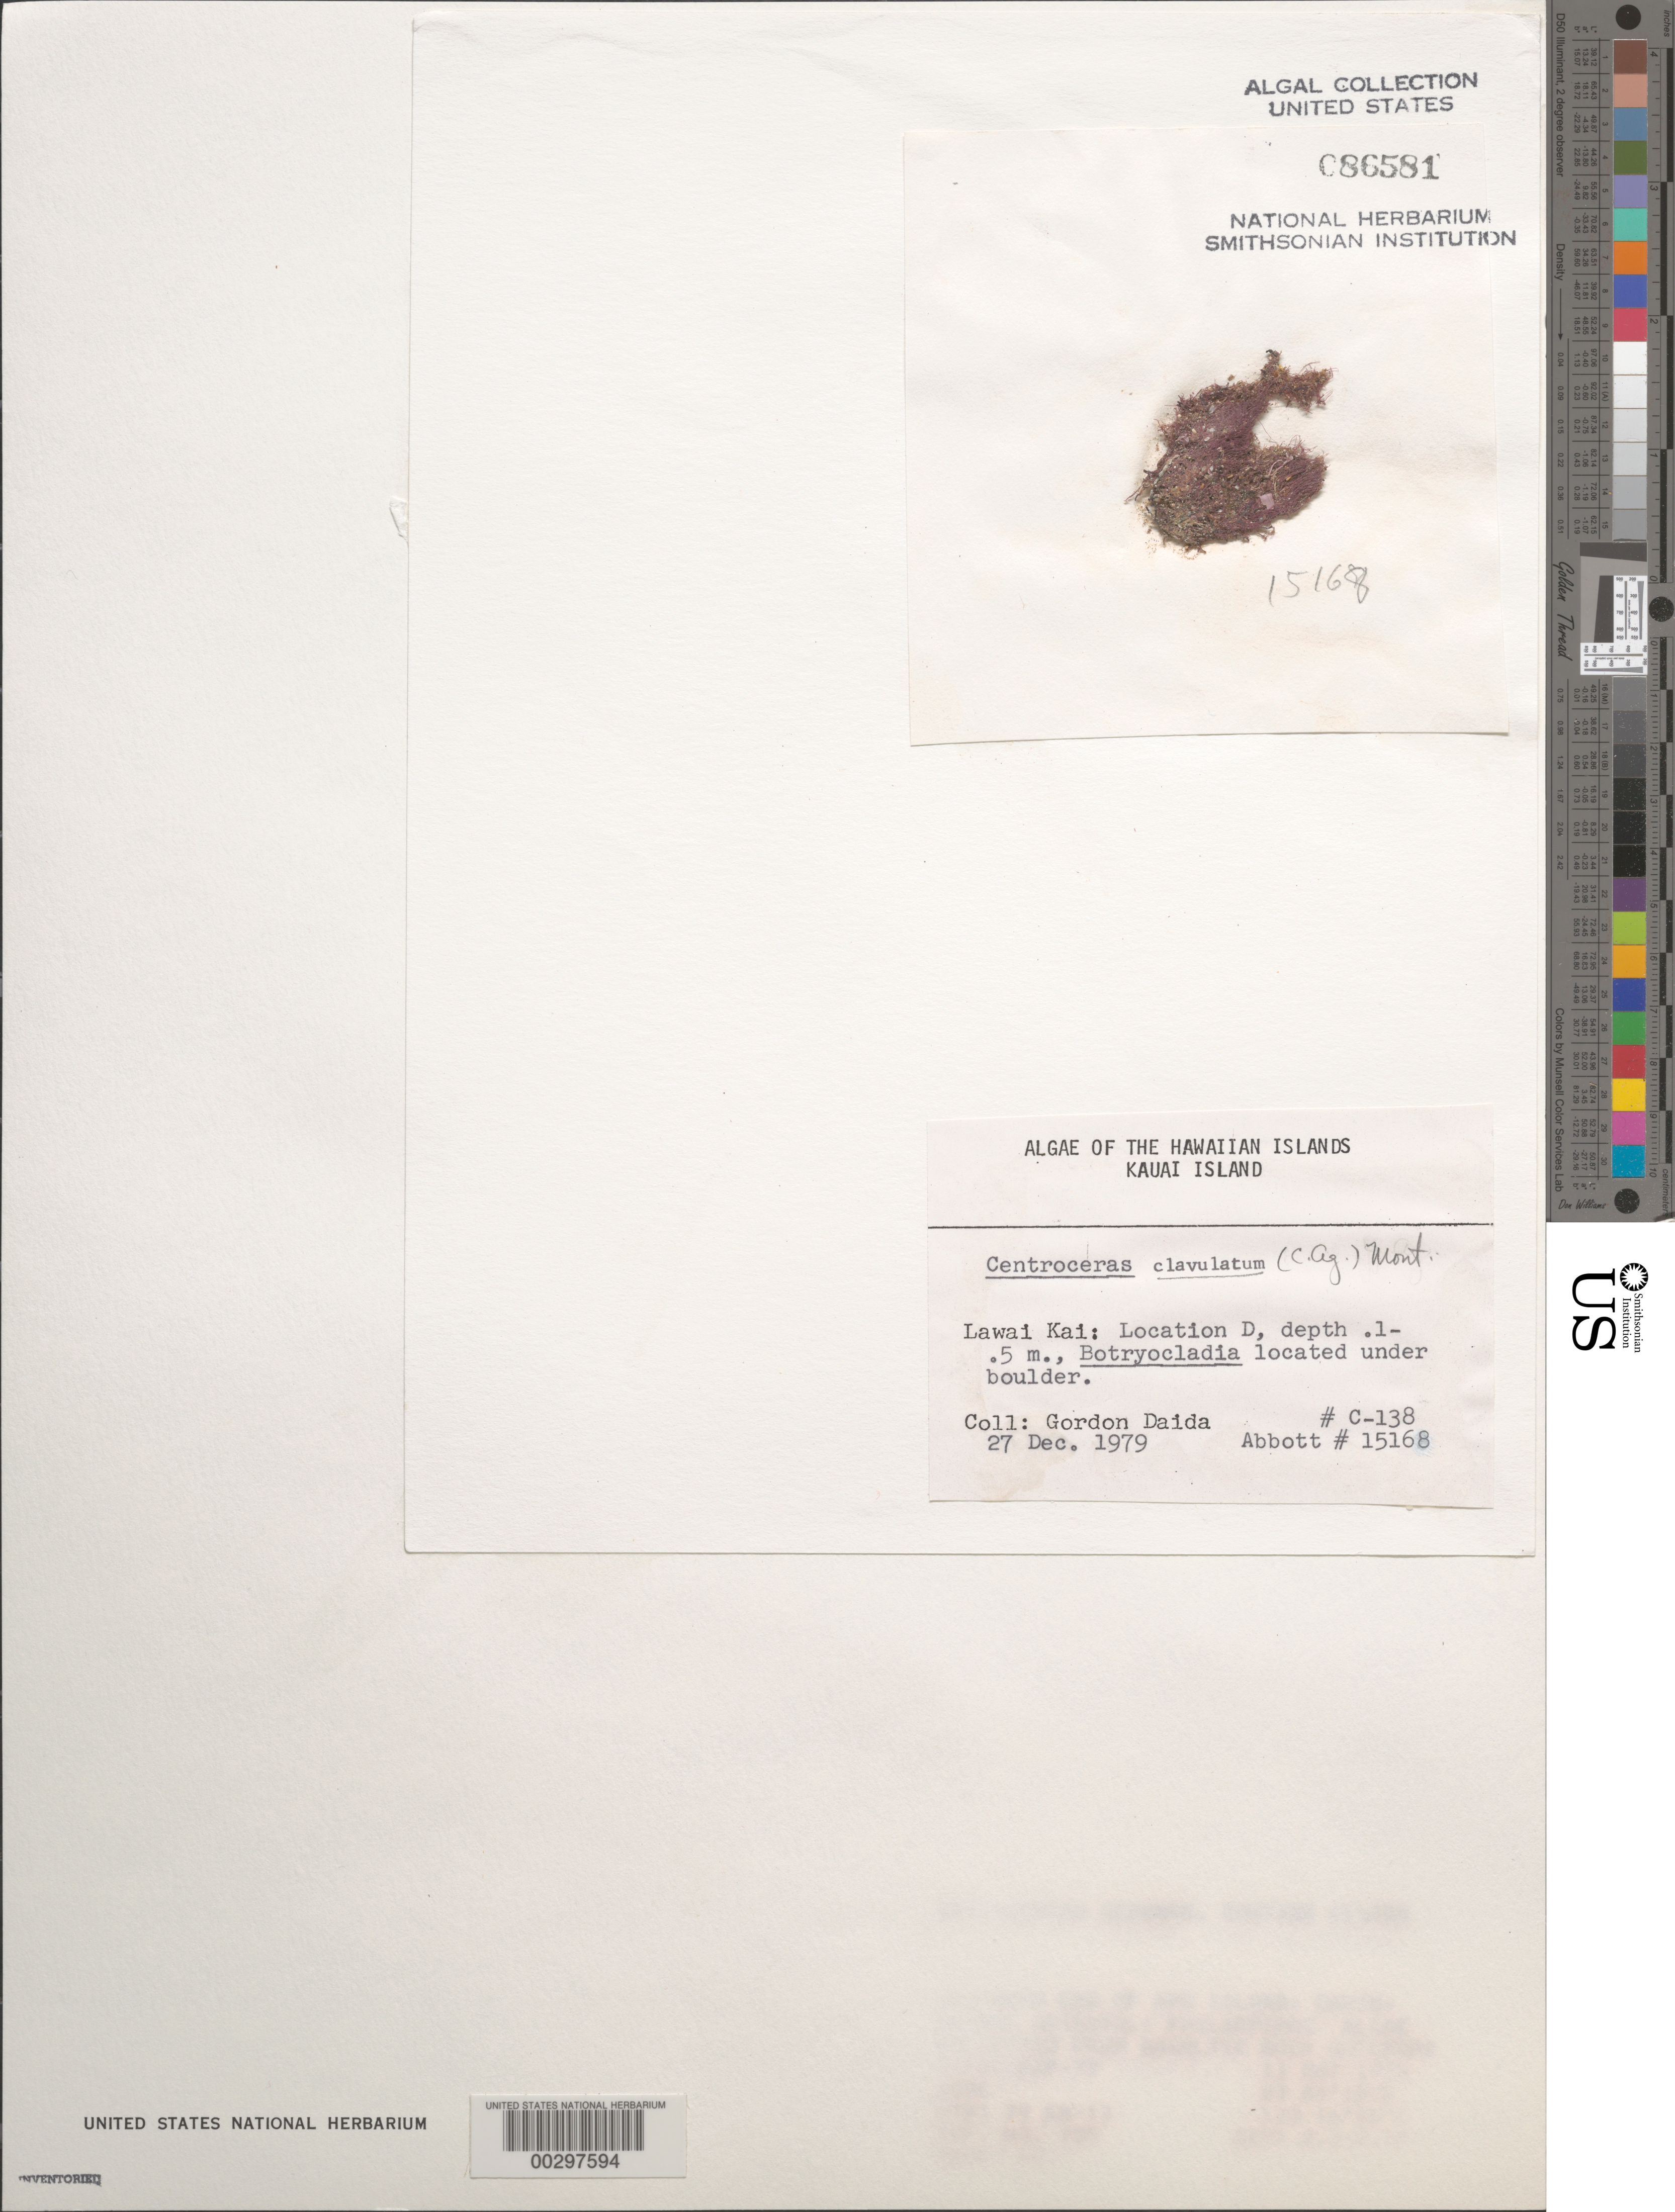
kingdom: Plantae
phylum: Rhodophyta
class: Florideophyceae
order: Ceramiales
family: Ceramiaceae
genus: Centroceras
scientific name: Centroceras clavulatum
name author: (C. Agardh) Mont.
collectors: G. Daida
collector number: C138 & IAA 15168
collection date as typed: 27 Dec 1979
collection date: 1979-12-27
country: United States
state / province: Hawaii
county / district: Kauai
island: Kaua'i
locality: Lawai Kai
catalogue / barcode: US 86581